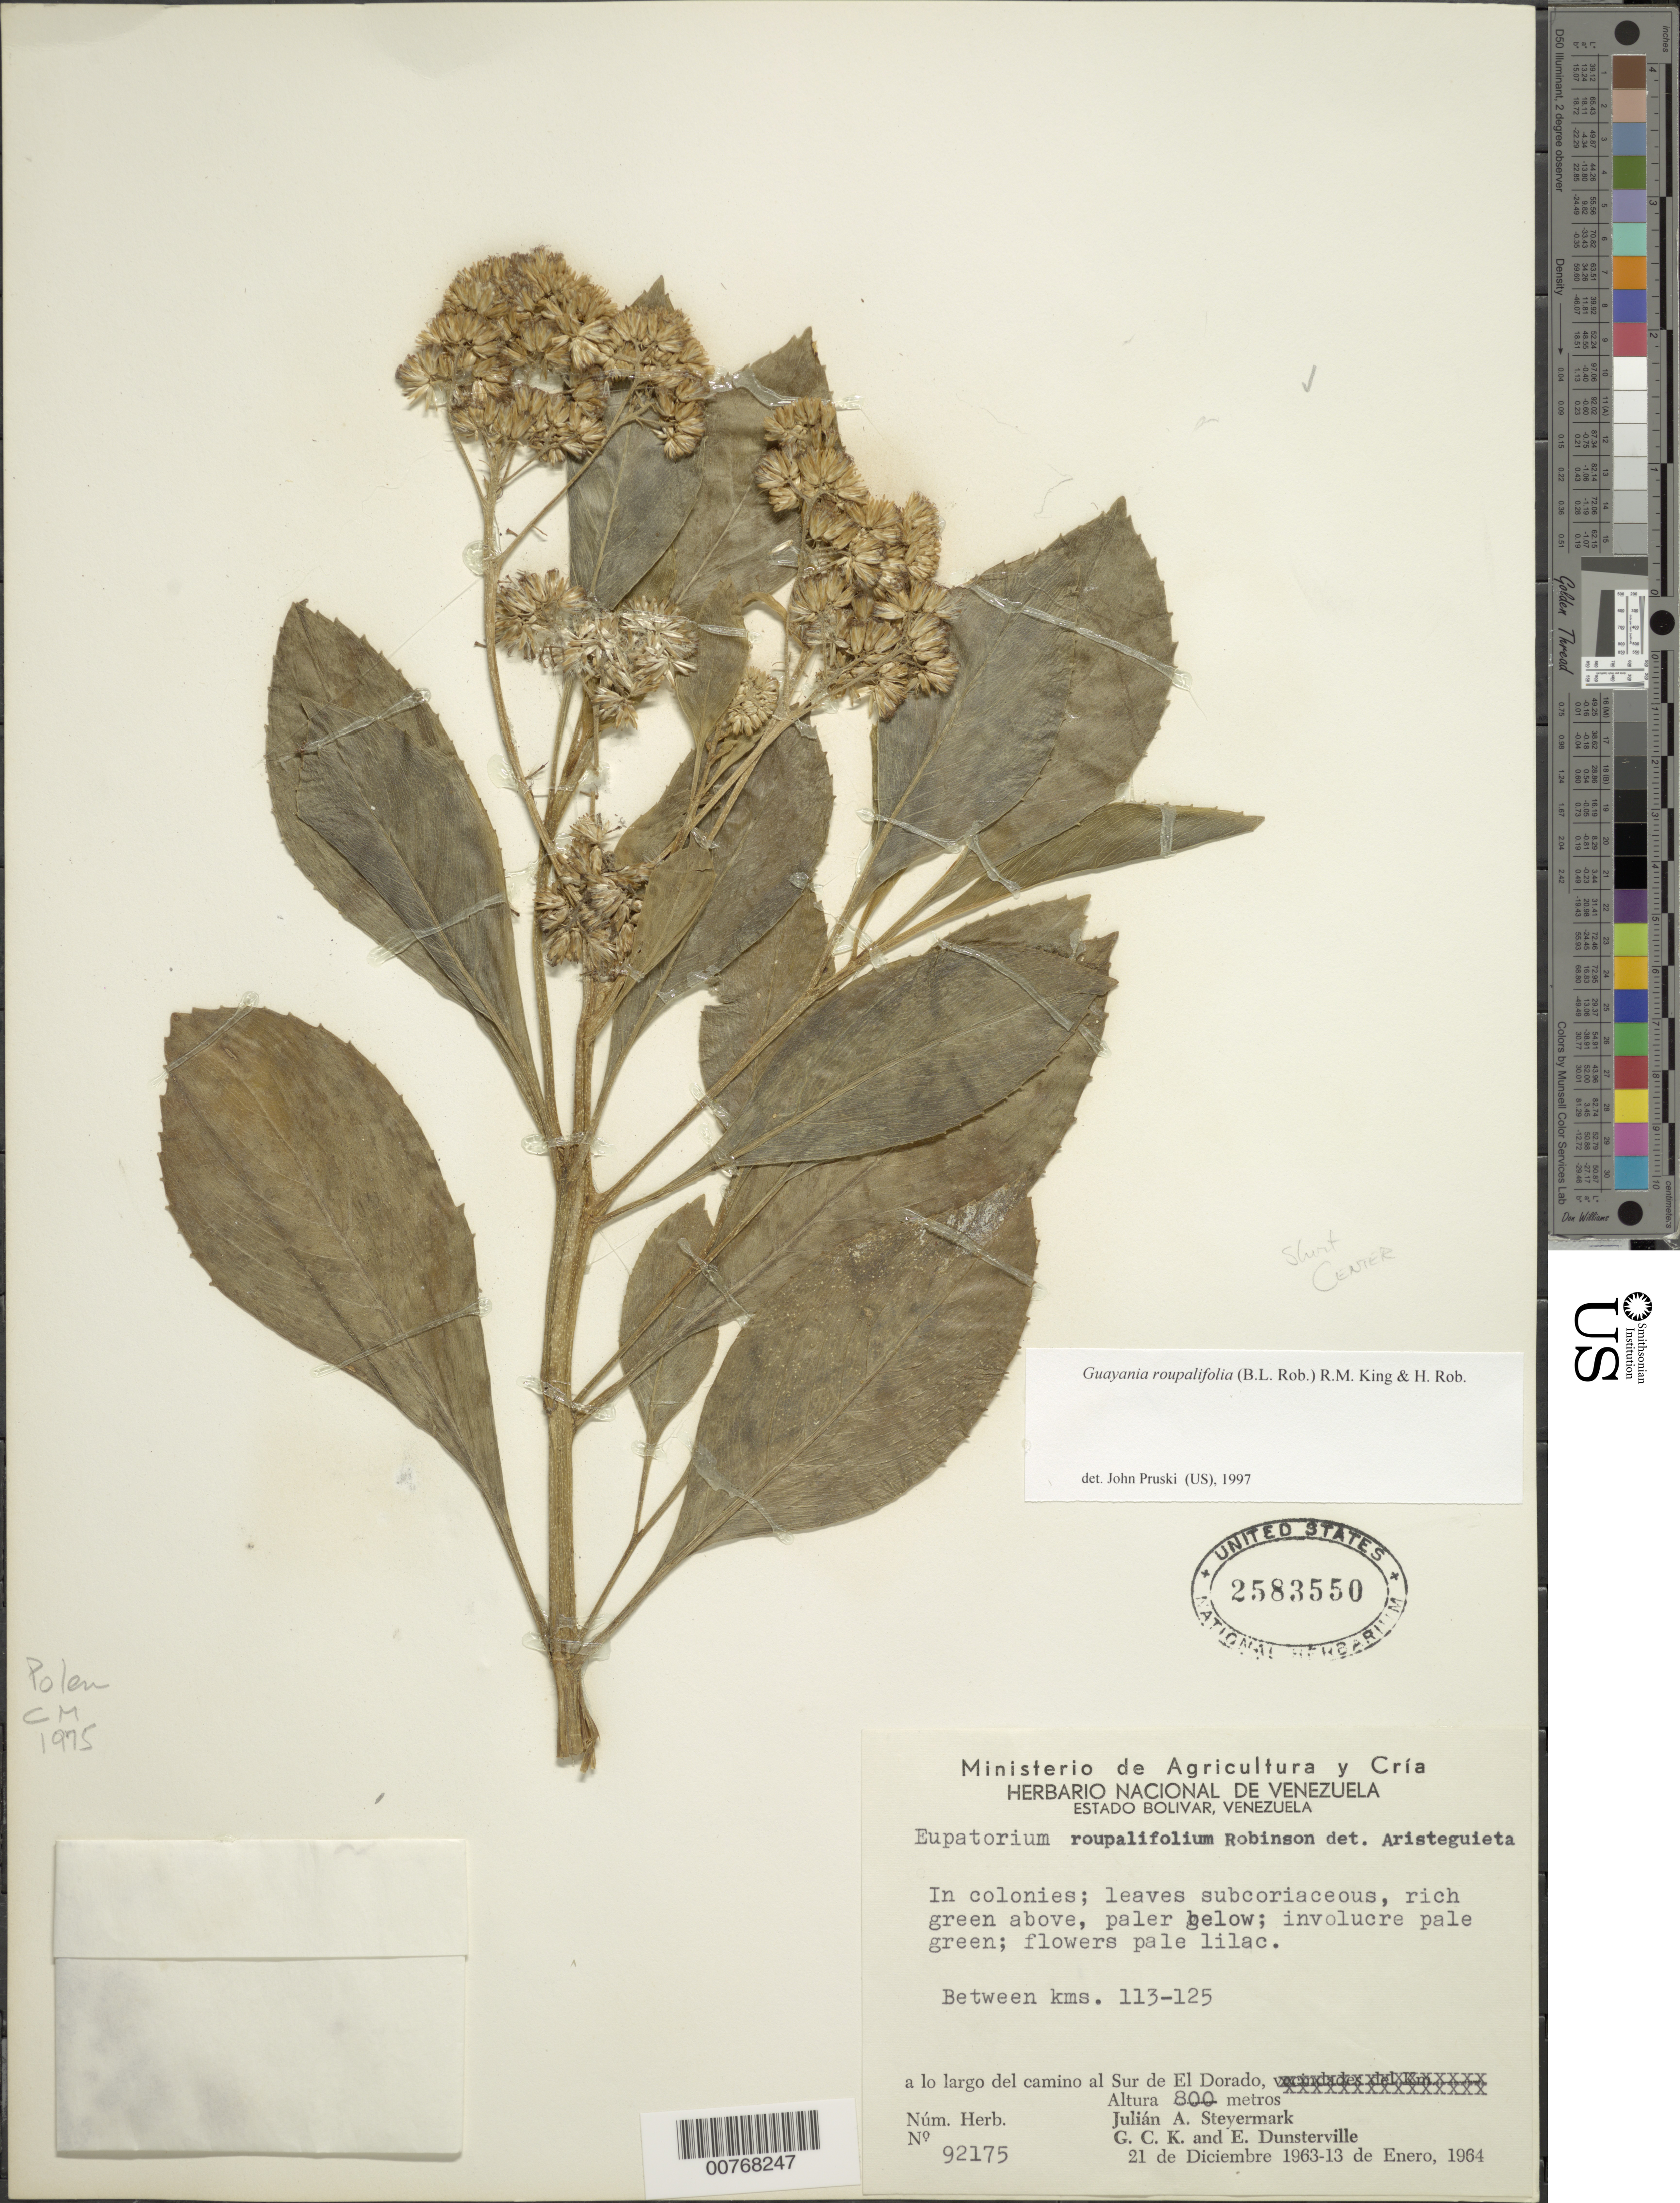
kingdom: Plantae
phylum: Tracheophyta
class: Magnoliopsida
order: Asterales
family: Asteraceae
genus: Guayania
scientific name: Guayania roupalifolia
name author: (B.L. Rob.) R.M. King & H. Rob.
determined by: Aristeguieta, L.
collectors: J. Steyermark, G. C. K. Dunsterville & E. Dunsterville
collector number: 92175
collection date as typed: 21-Dec-63 to 13-Jan-64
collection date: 1963-12-21/1964-01-13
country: Venezuela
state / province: Bolívar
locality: El Dorado, 113-125 km S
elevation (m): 800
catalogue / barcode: US 2583550